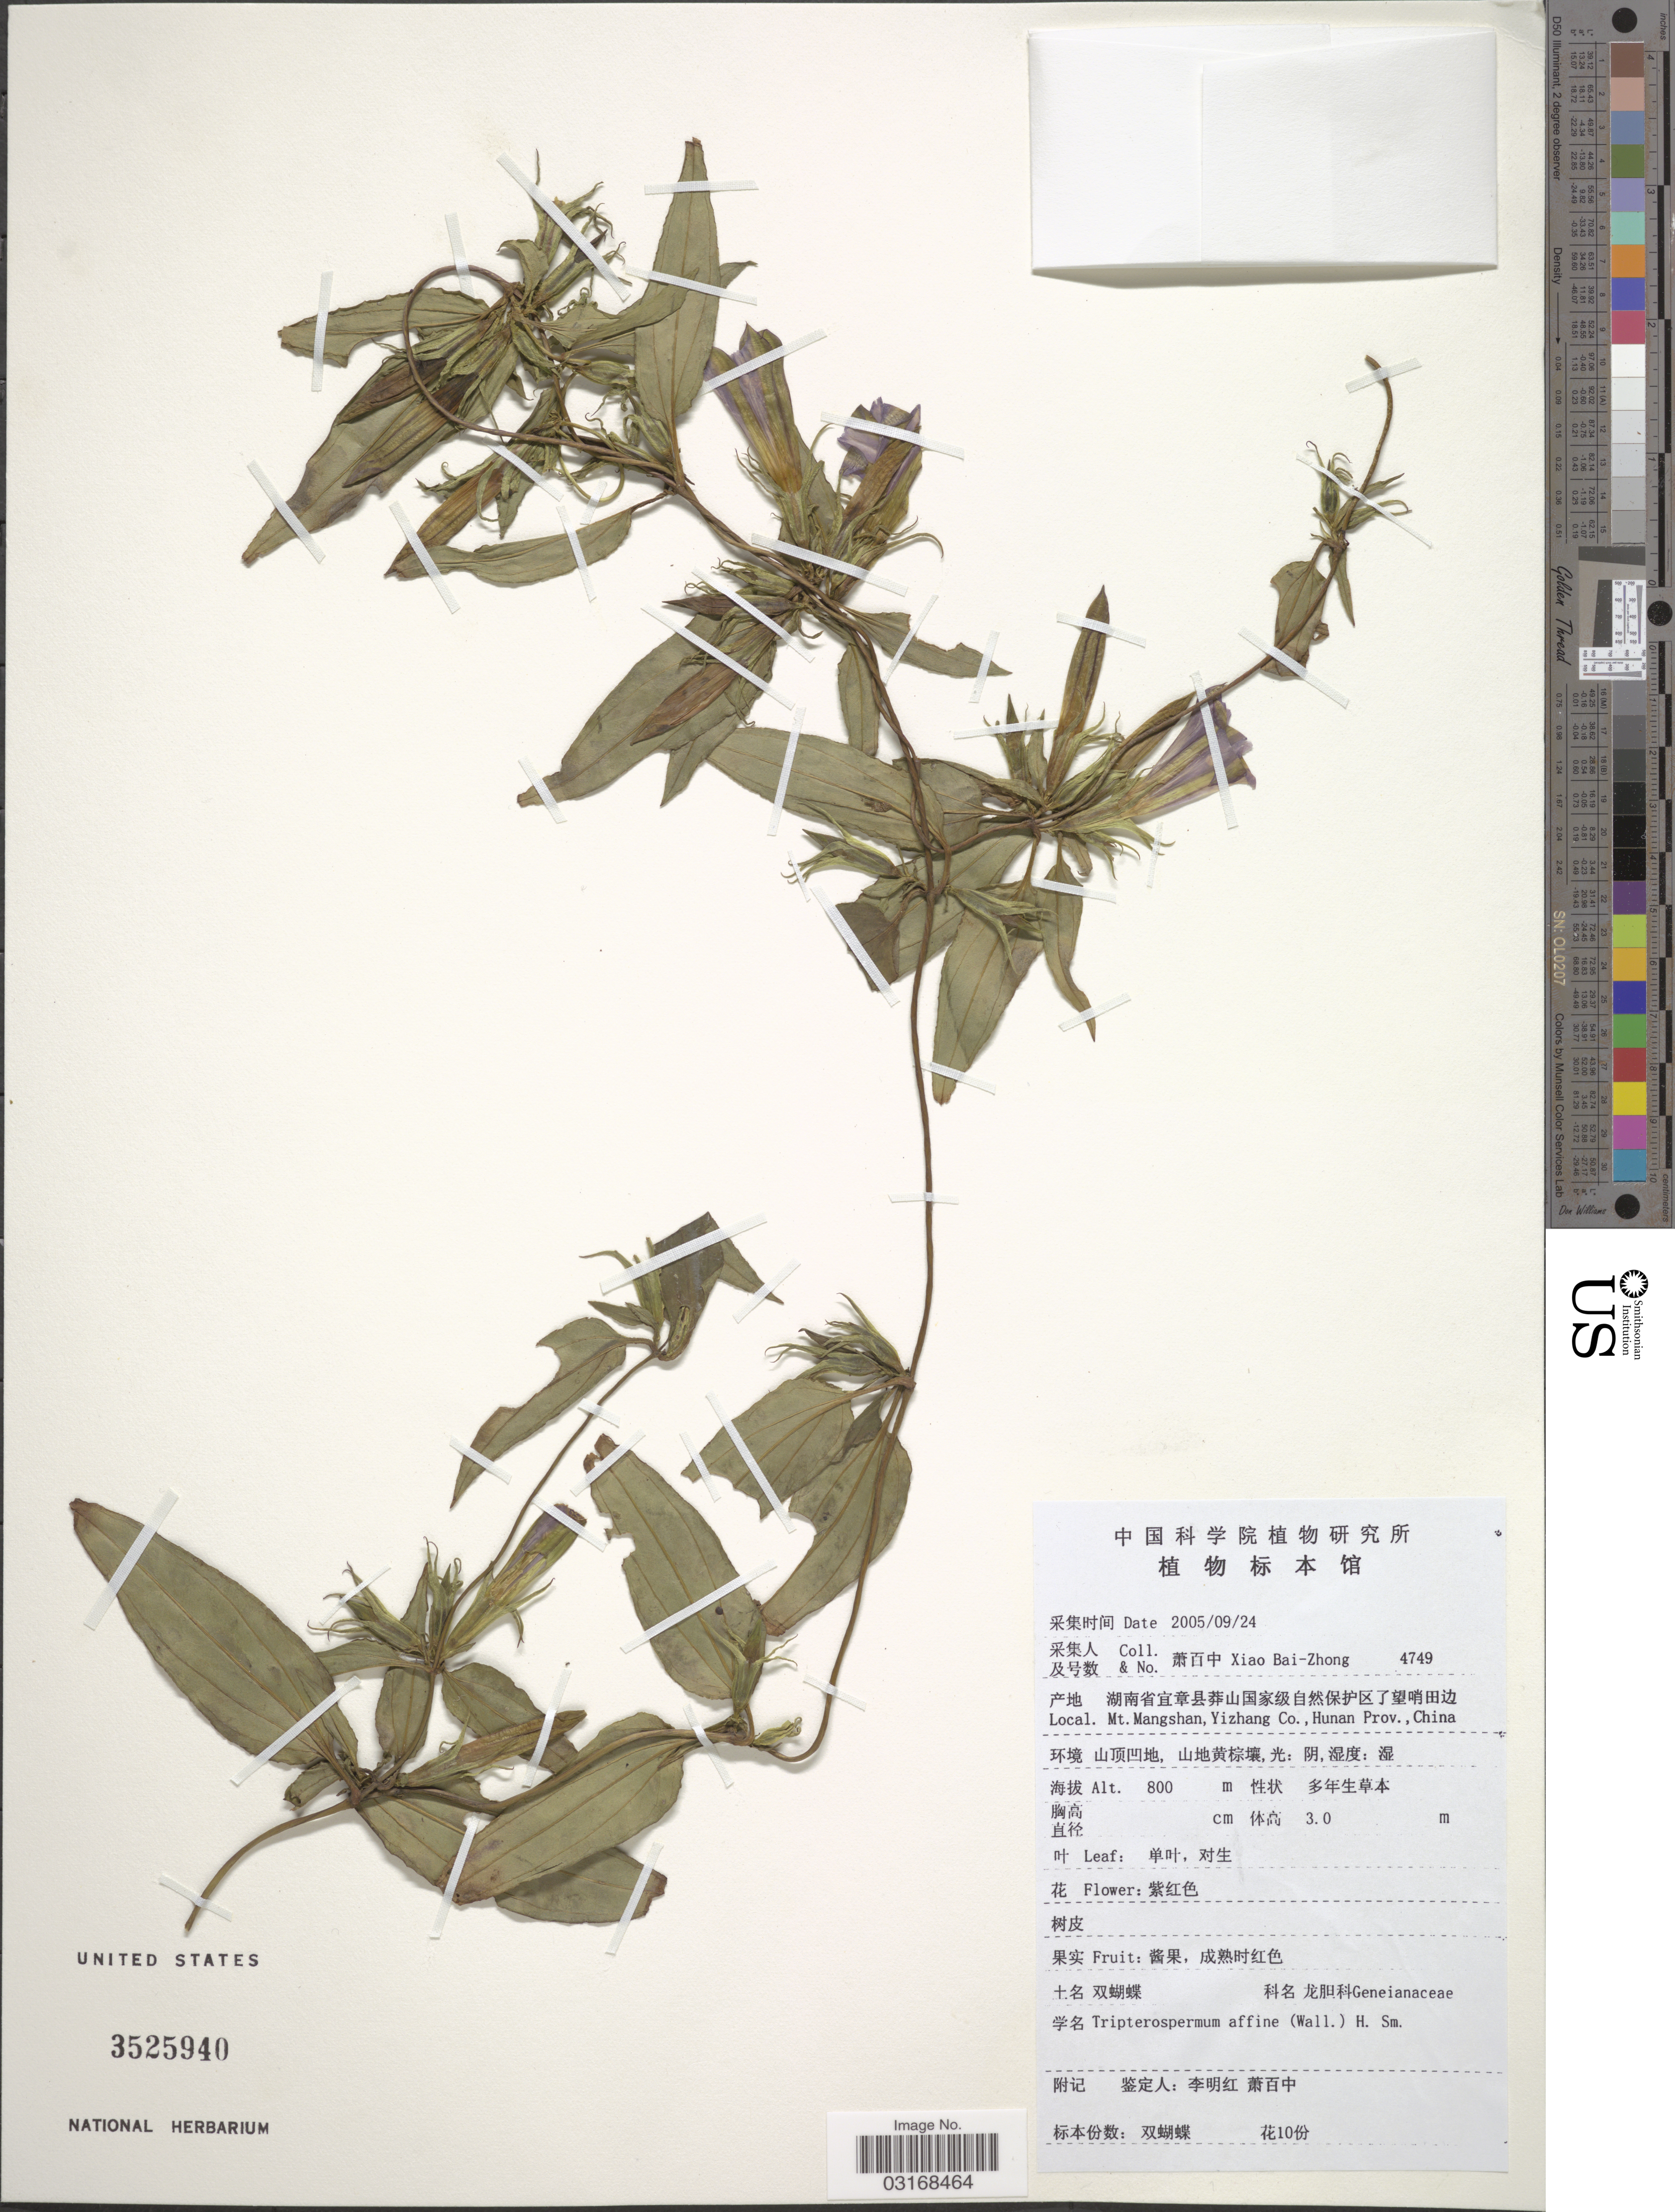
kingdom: Plantae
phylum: Tracheophyta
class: Magnoliopsida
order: Gentianales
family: Gentianaceae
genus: Crawfurdia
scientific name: Crawfurdia affinis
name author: Wall. ex C.B. Clarke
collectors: B. Z. Xiao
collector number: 4749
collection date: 2005-09-24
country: China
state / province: Hunan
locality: Mt. Mangshan, Yizhang Co.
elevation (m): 800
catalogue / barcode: US 3525940